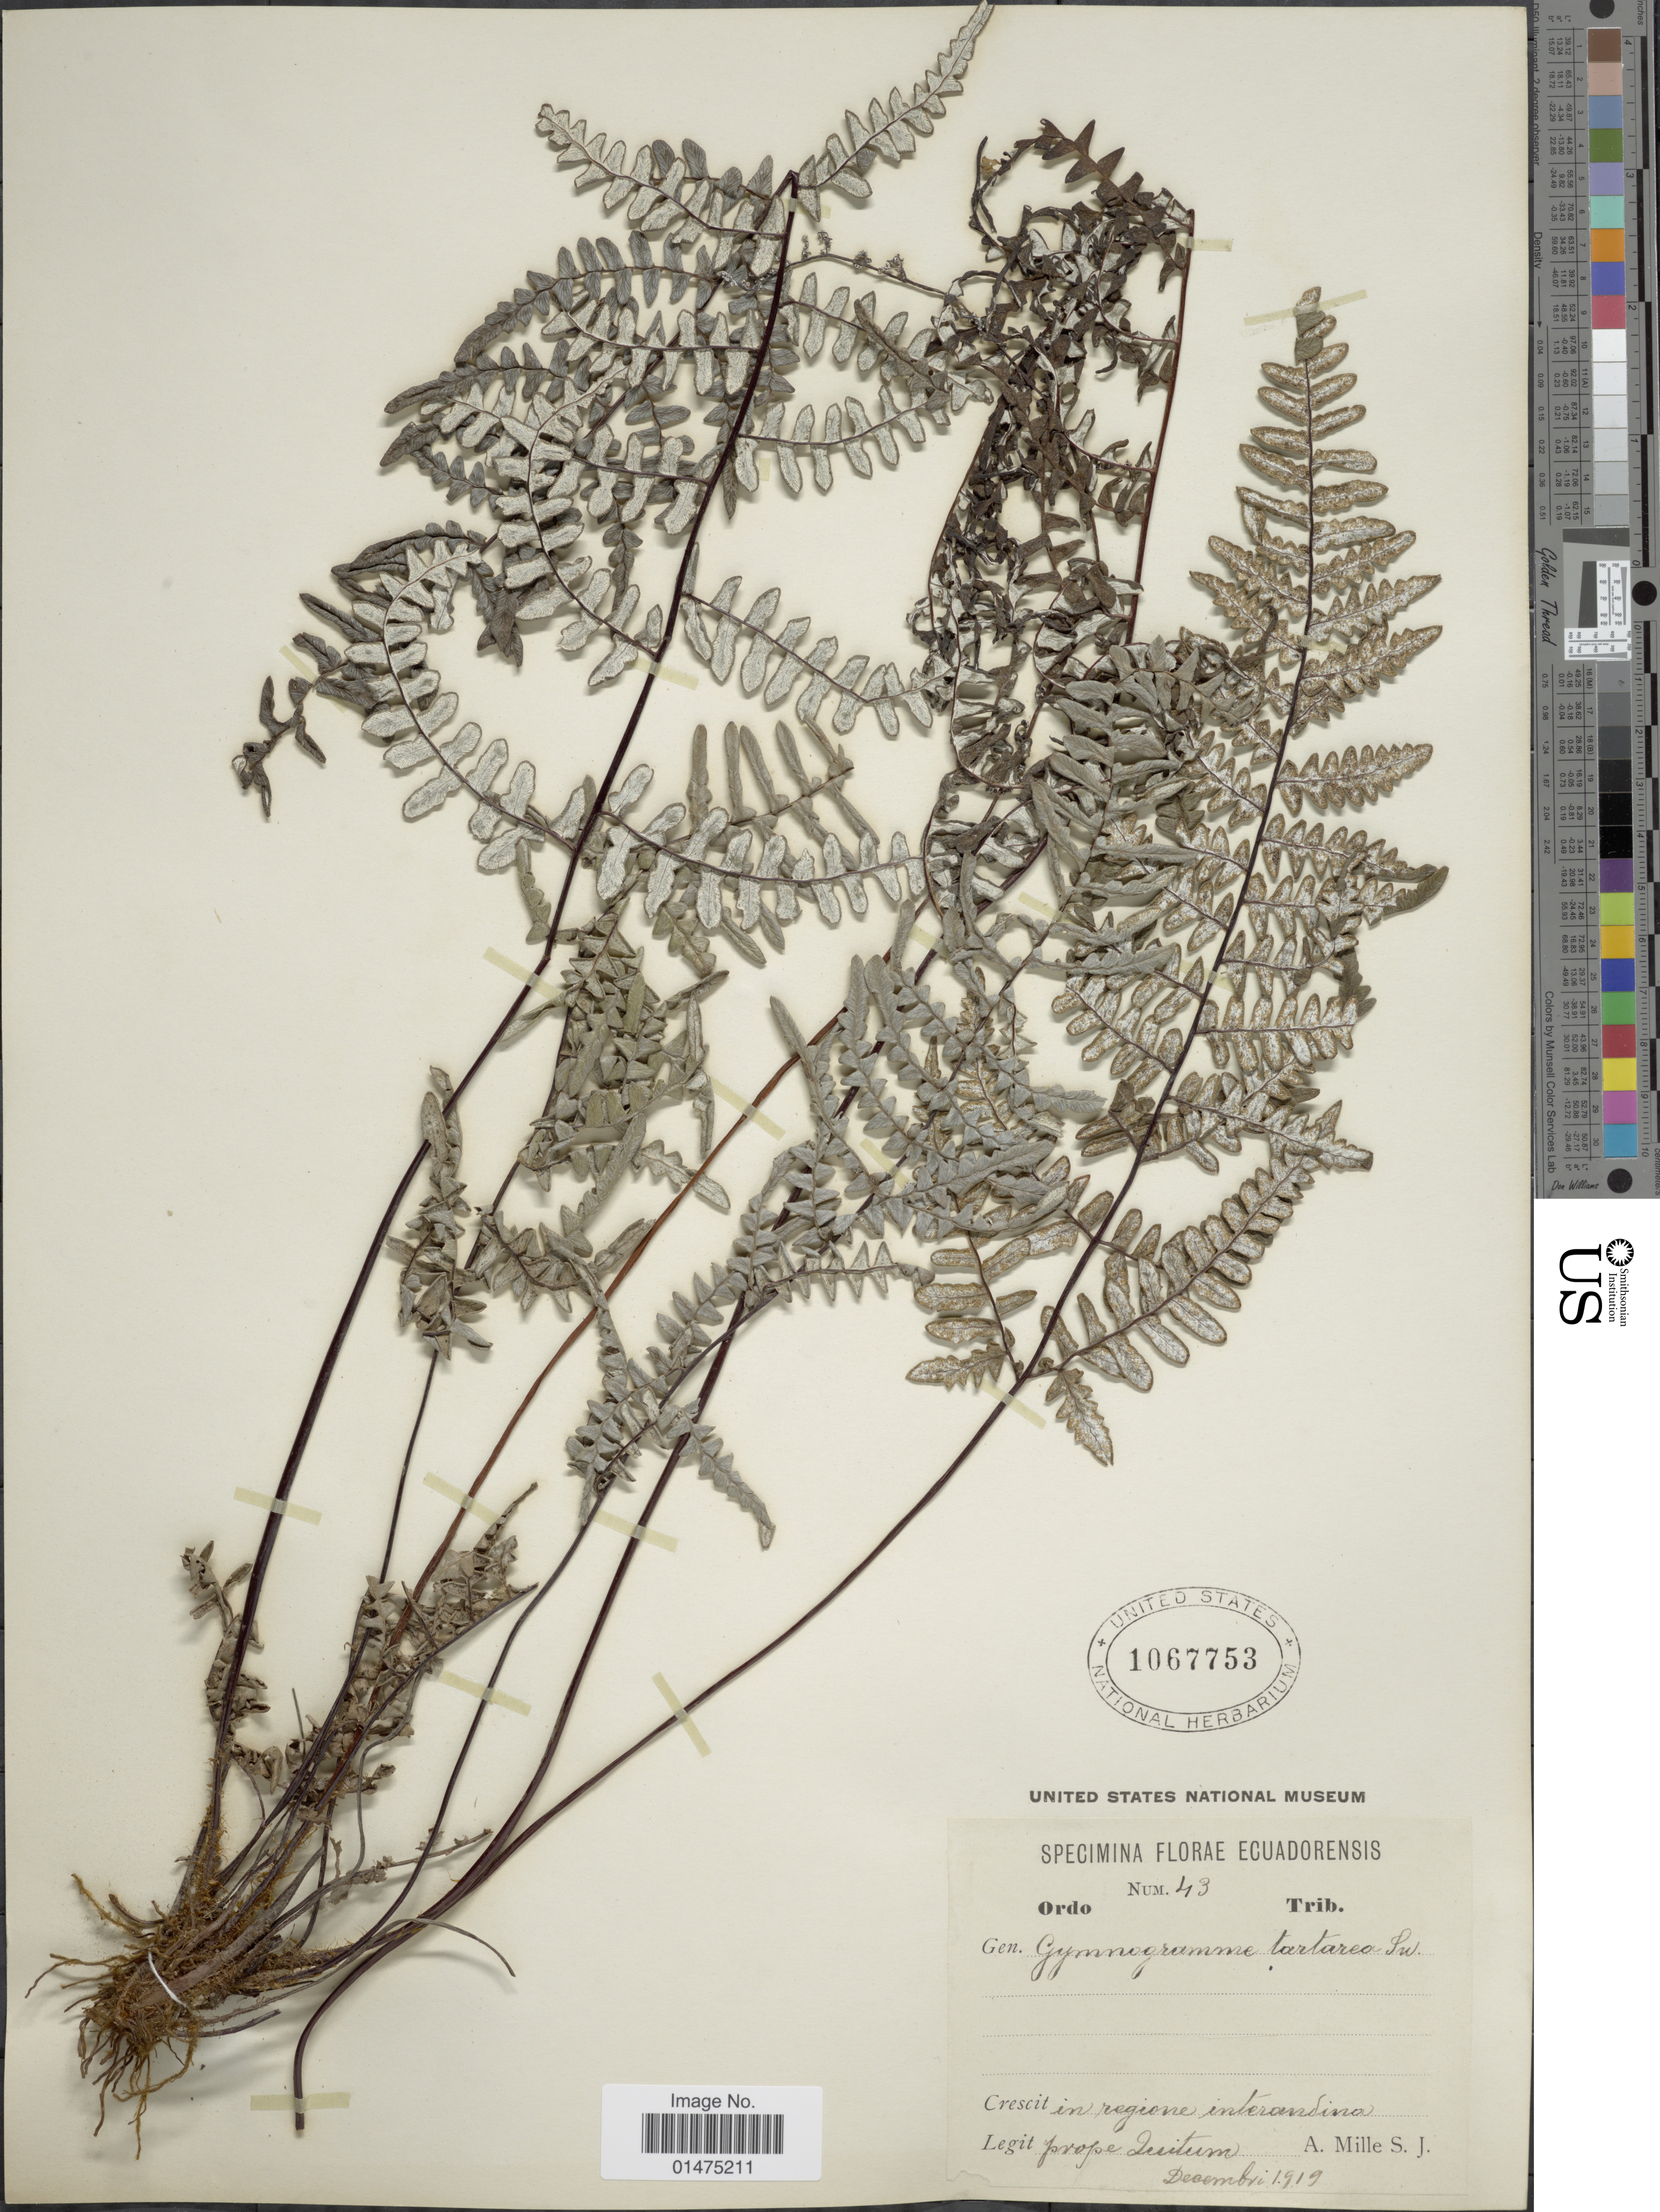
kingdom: Plantae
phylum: Tracheophyta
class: Polypodiopsida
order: Polypodiales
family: Pteridaceae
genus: Pityrogramma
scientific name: Pityrogramma tartarea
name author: (Cav.) Maxon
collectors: A. Mille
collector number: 43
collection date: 1919-12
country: Ecuador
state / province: Pichincha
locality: In regione interandina, prope Quitum.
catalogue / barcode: US 1067753